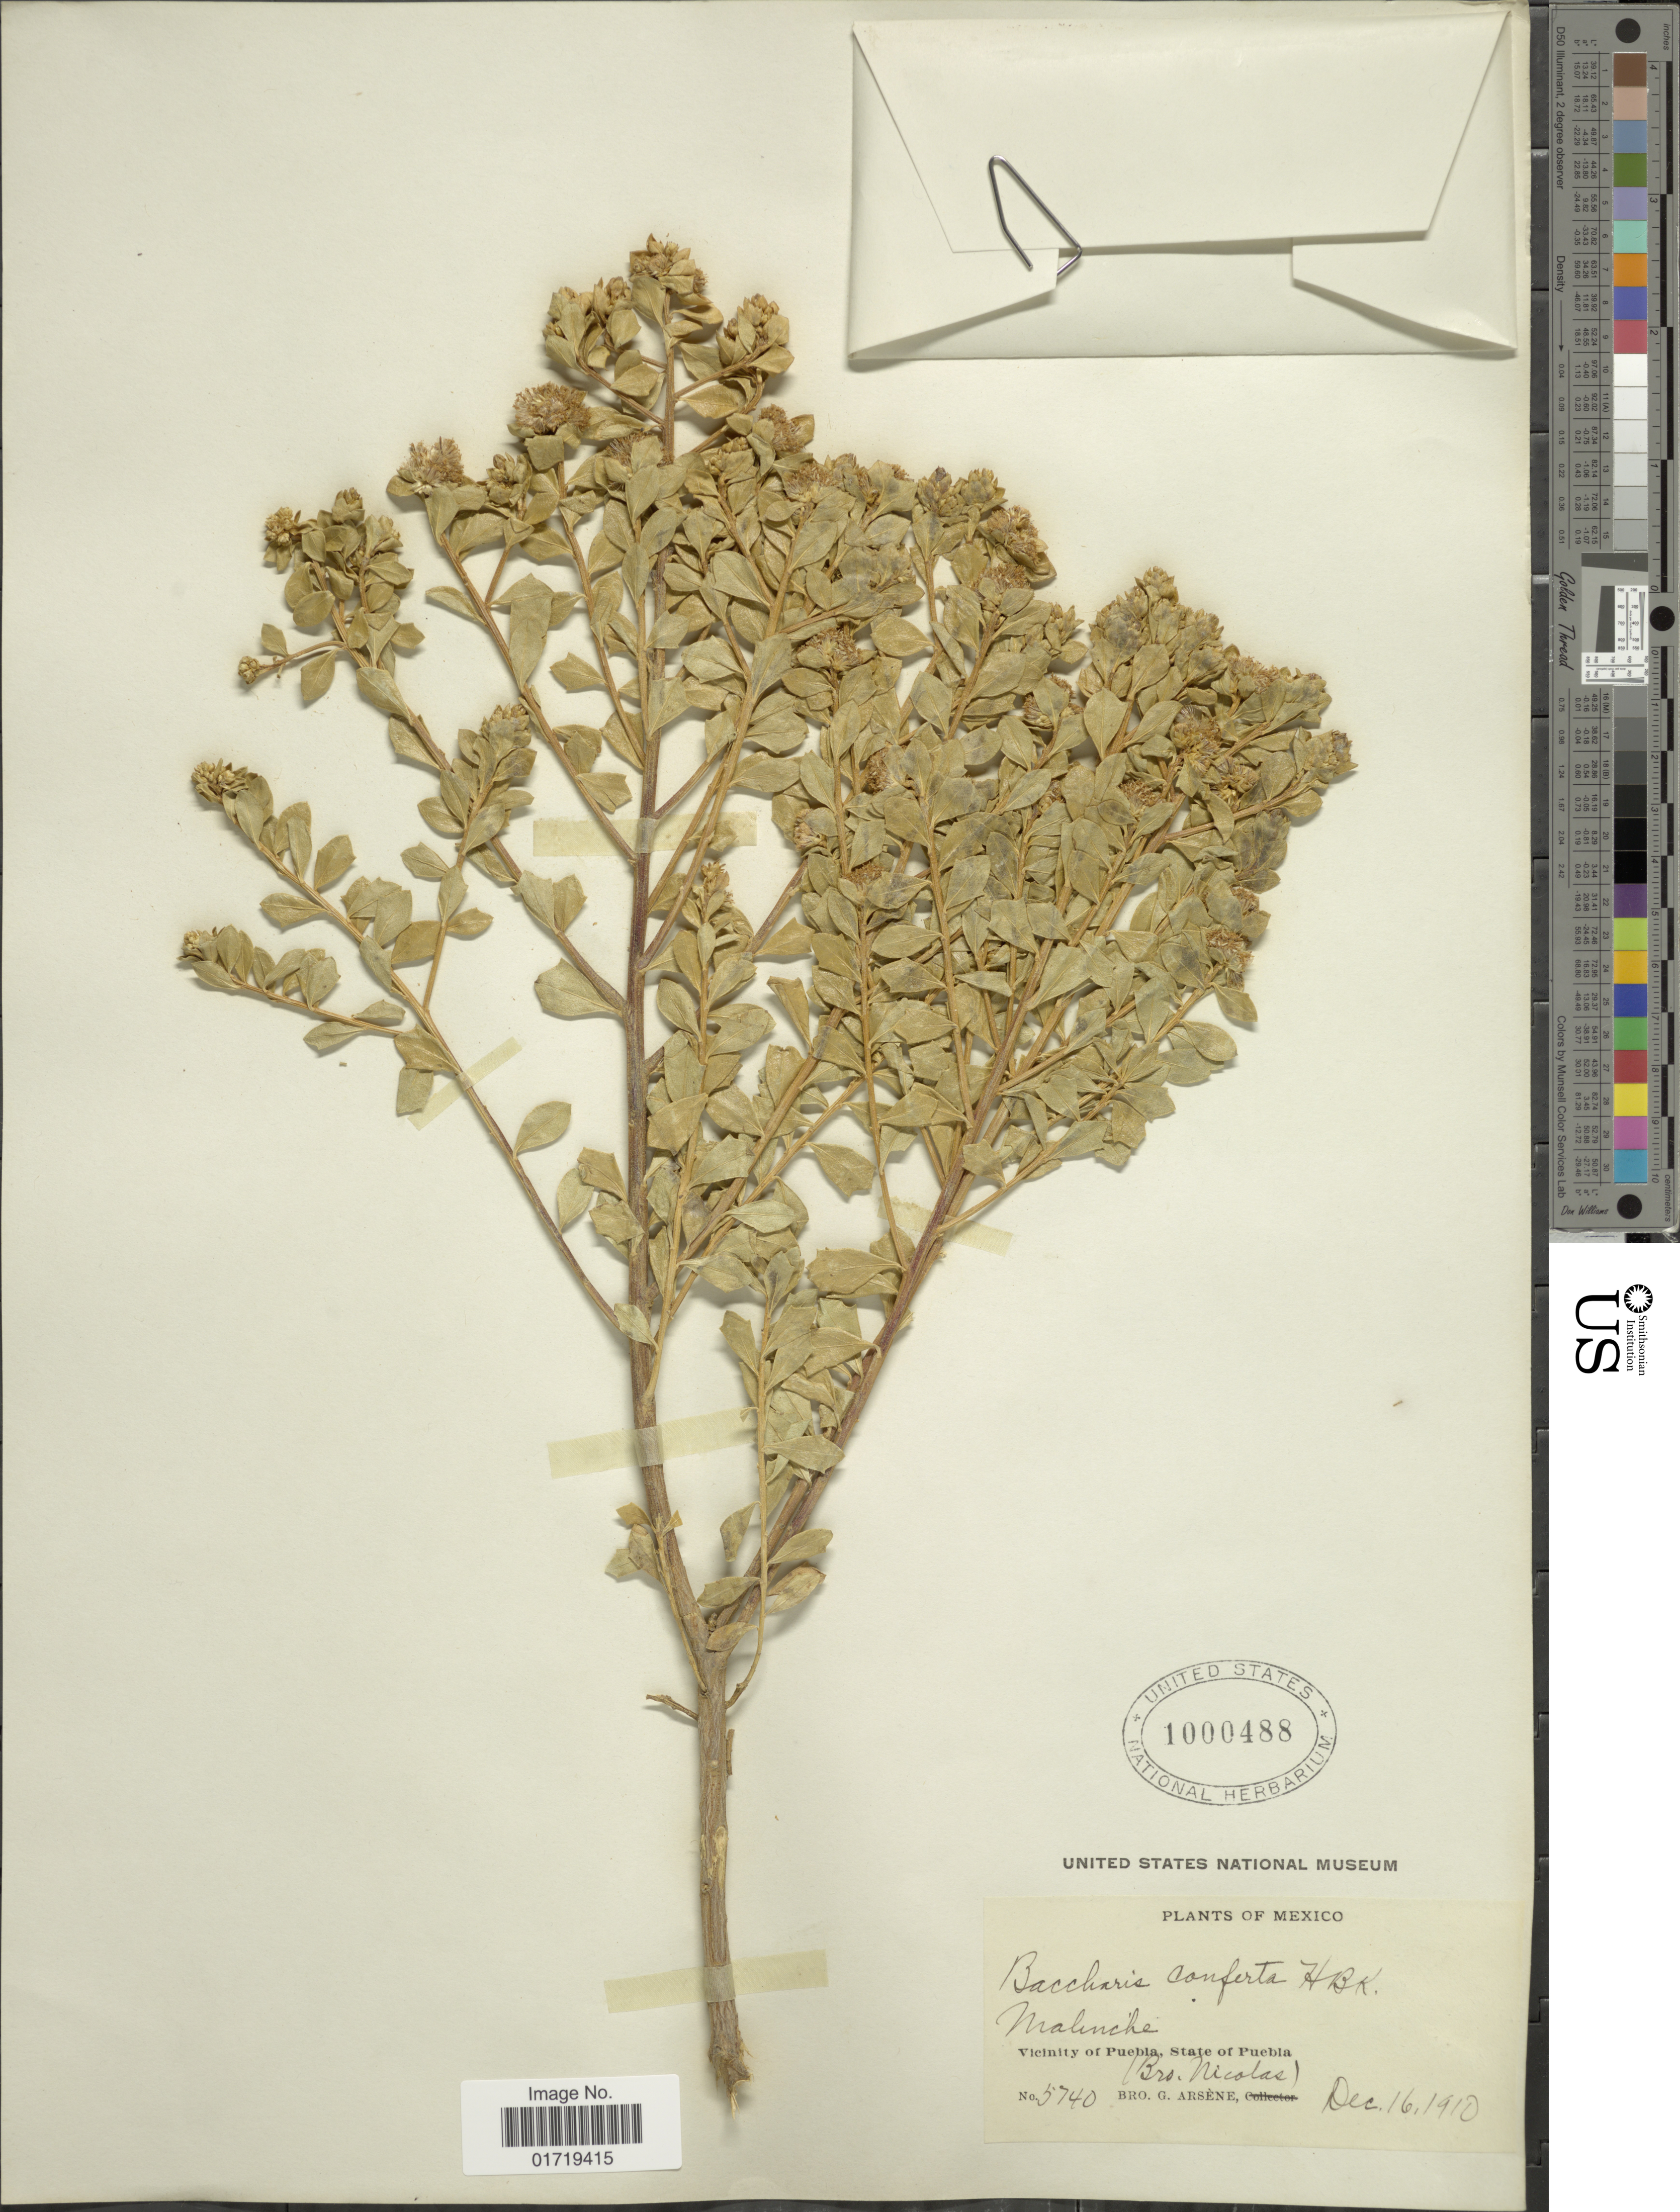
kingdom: Plantae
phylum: Tracheophyta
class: Magnoliopsida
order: Asterales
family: Asteraceae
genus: Baccharis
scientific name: Baccharis conferta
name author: Kunth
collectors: Bro. Nicolas & Bro. G. Arsène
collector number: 5740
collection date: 1910-12-16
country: Mexico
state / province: Puebla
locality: Malinche, Vicinity of Puebla, State of Puebla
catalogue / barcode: US 1000488